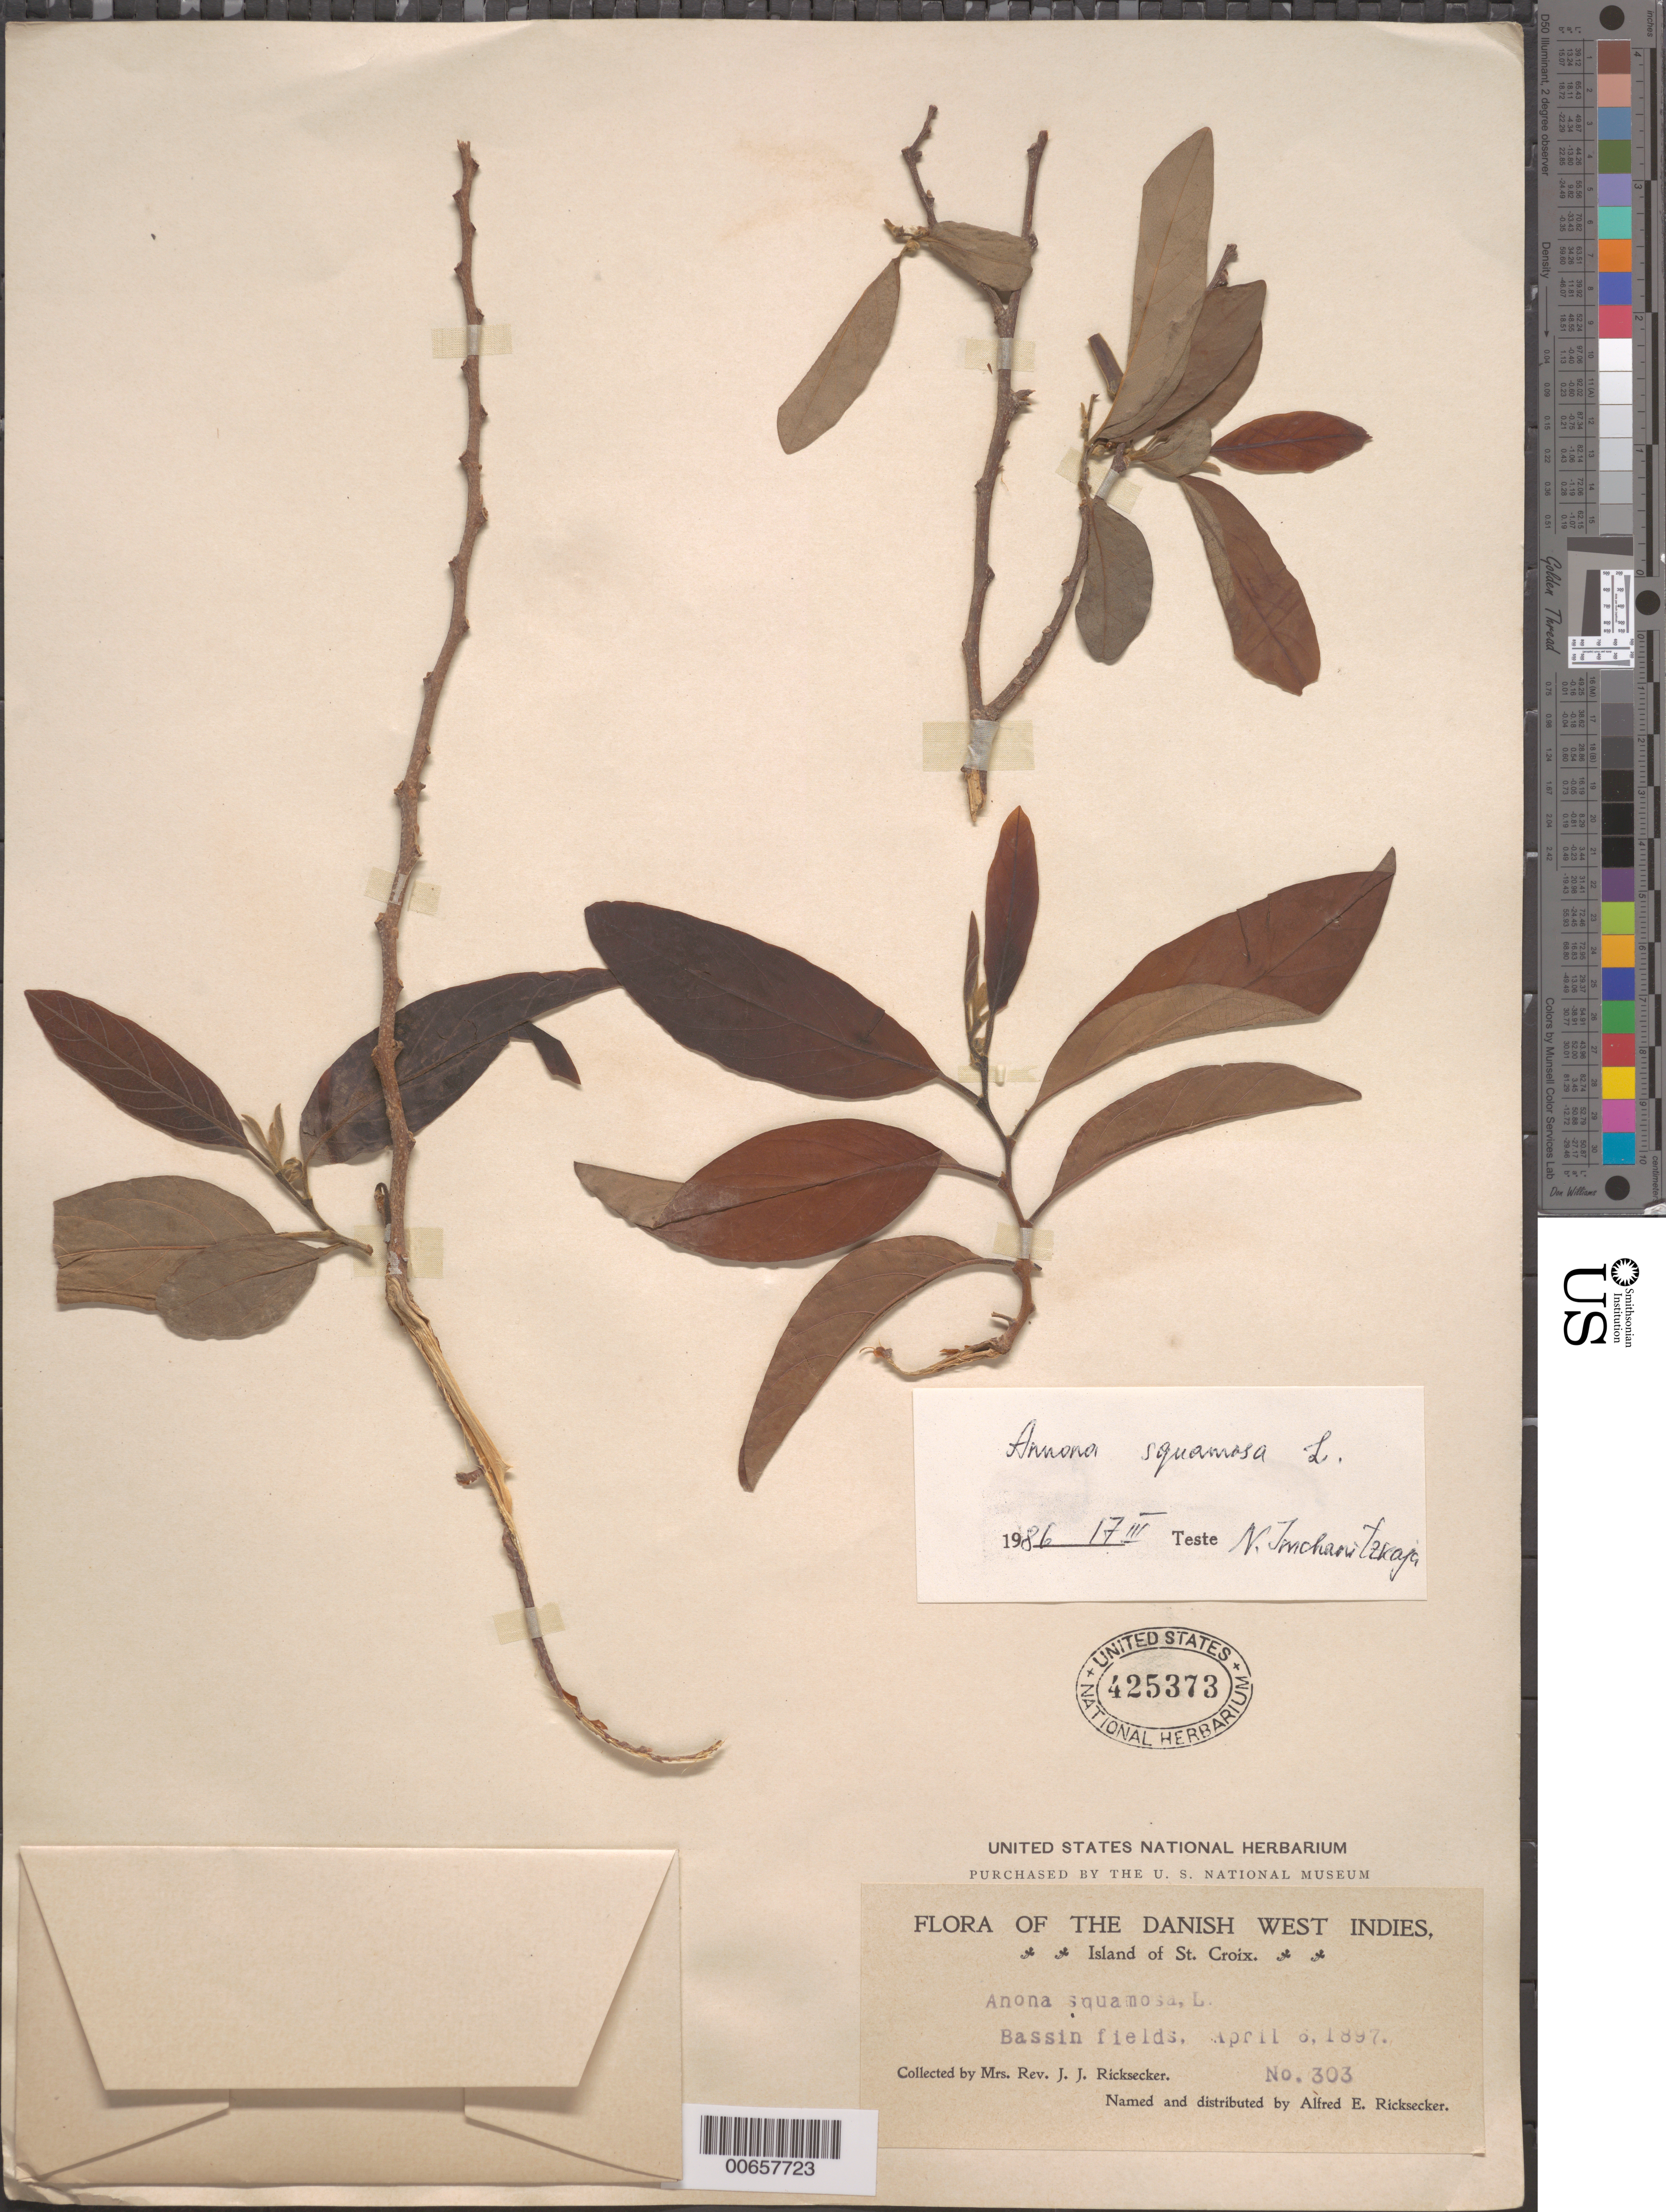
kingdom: Plantae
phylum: Tracheophyta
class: Magnoliopsida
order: Magnoliales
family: Annonaceae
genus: Annona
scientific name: Annona squamosa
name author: L.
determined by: McChanitzkaja, N.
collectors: Mrs. J. J. Ricksecker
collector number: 303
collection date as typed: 06 Apr 1897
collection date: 1897-04-06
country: U.S. Virgin Islands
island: St. Croix Island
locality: Bassin fields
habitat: fields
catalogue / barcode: US 425373